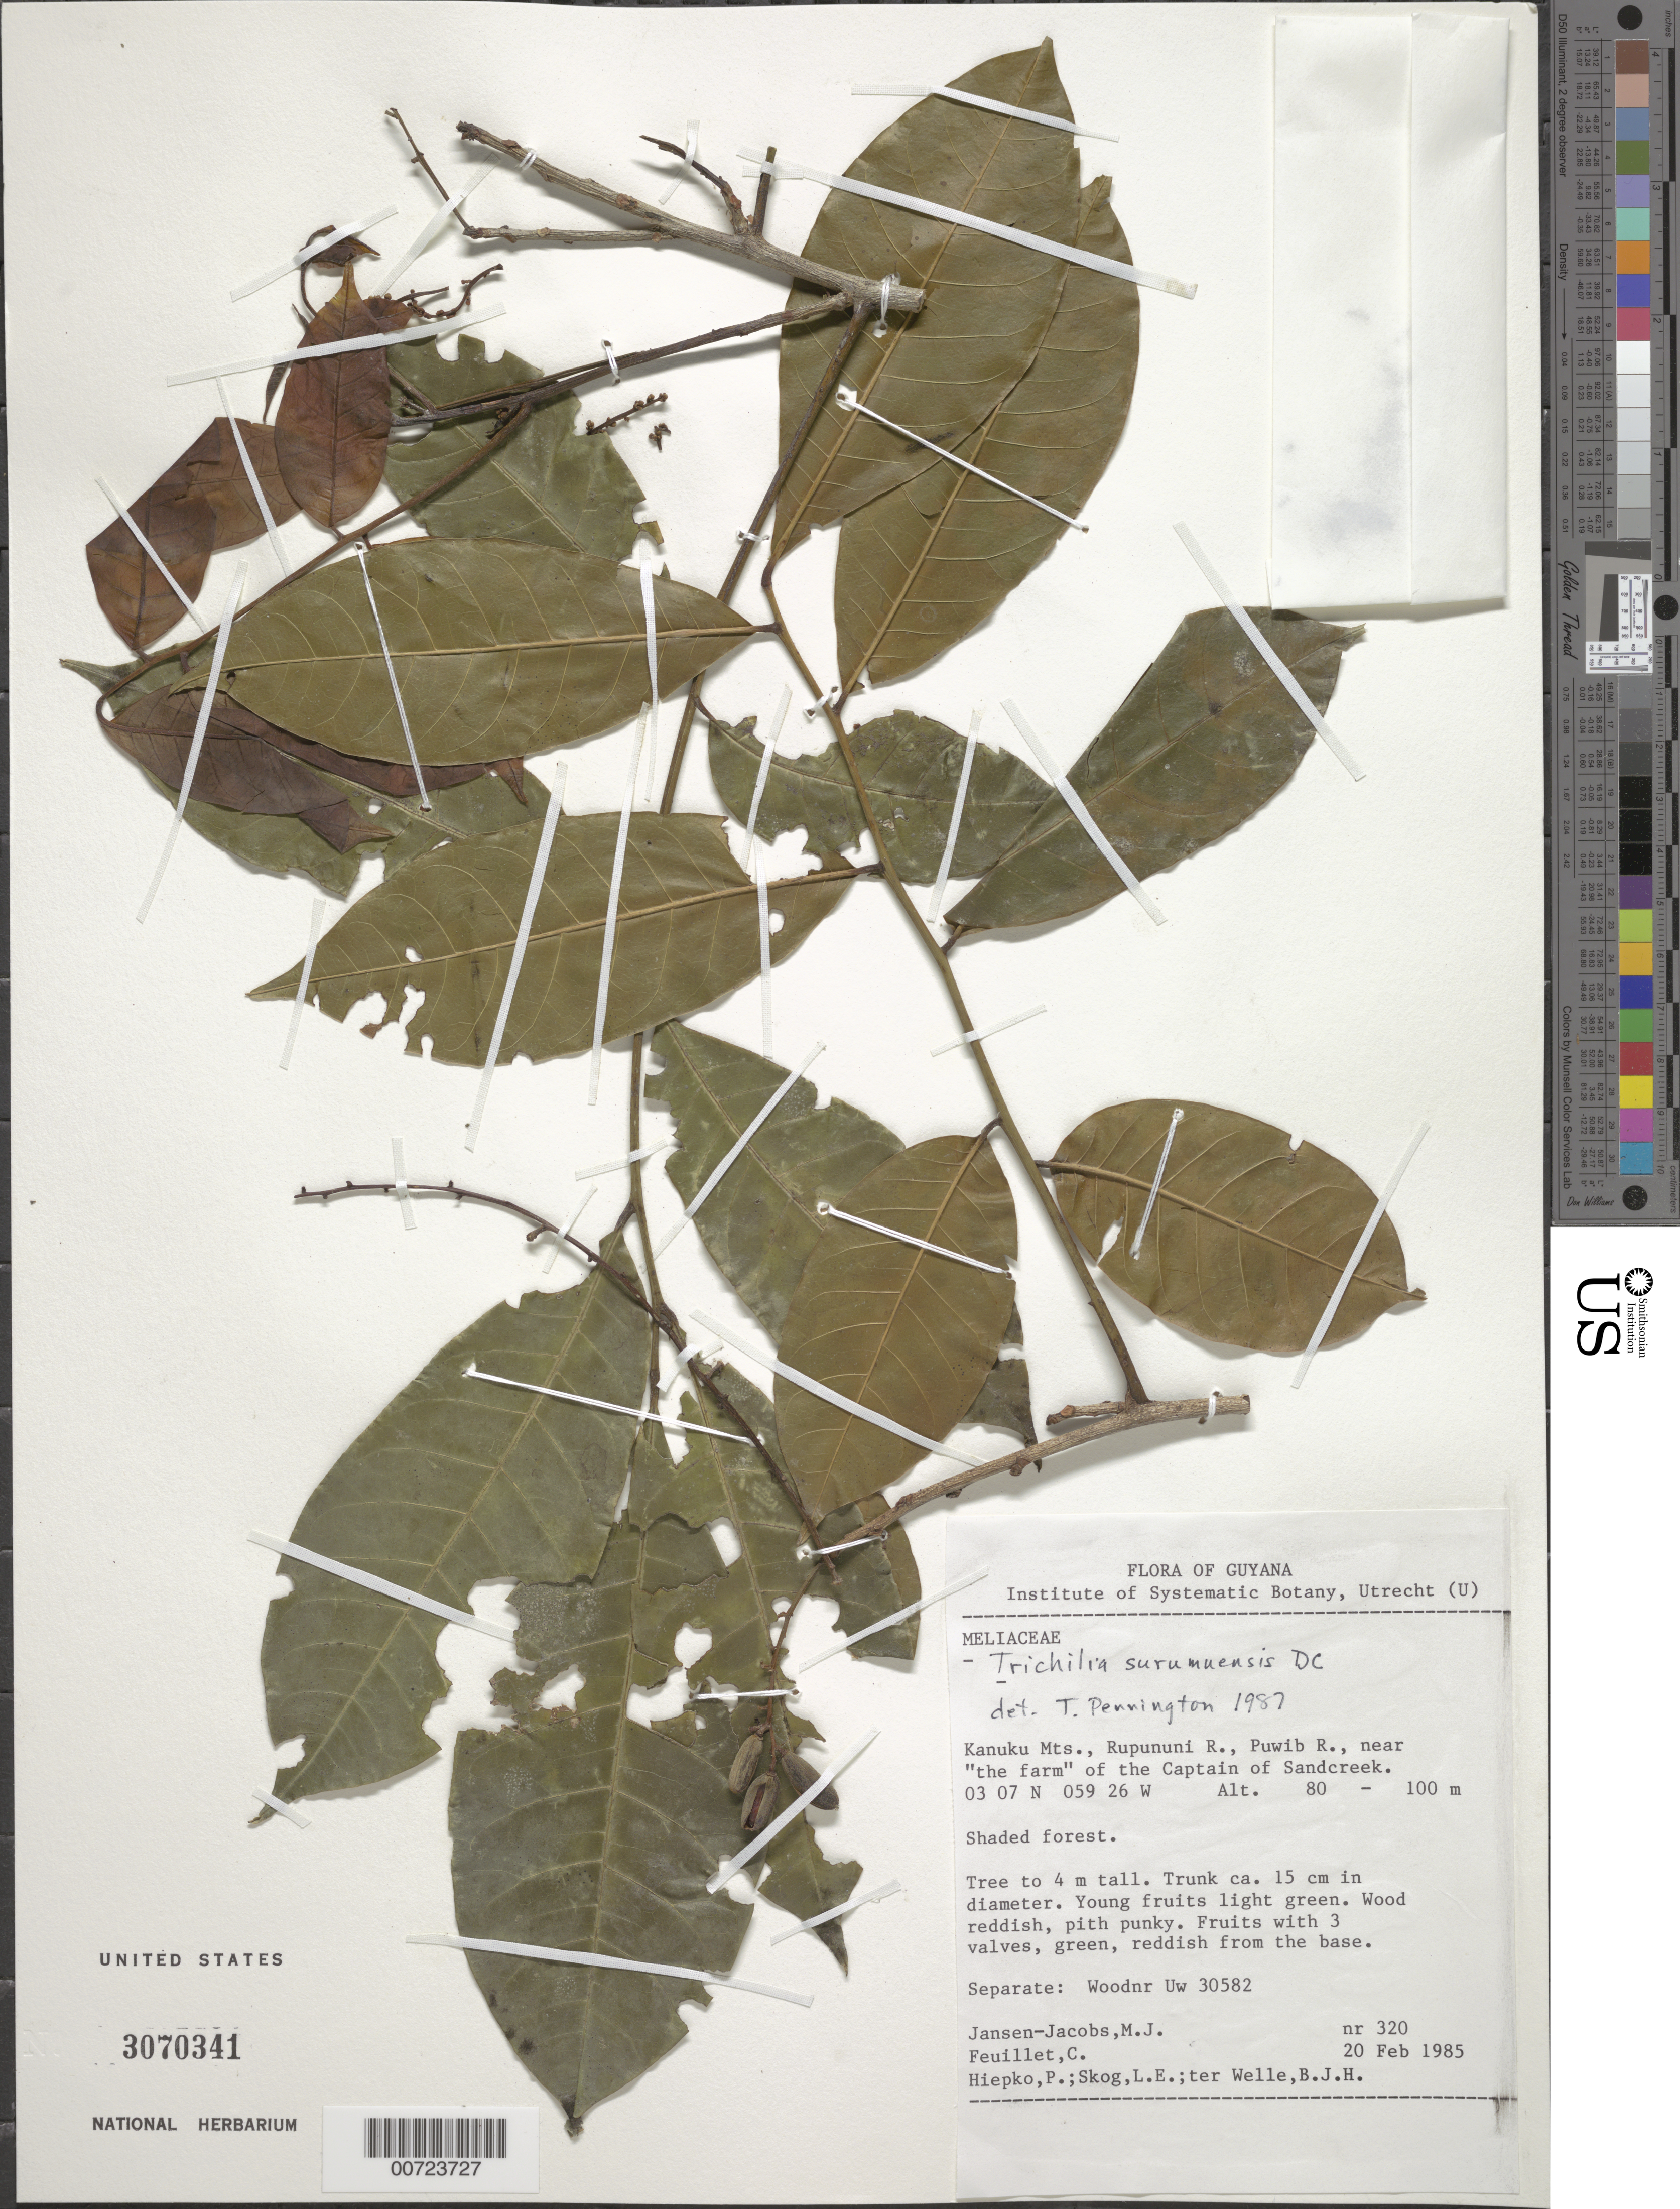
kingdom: Plantae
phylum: Tracheophyta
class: Magnoliopsida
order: Sapindales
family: Meliaceae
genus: Trichilia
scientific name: Trichilia surumuensis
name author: C. DC.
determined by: Pennington, T. D., (K)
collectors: M. J. Jansen-Jacobs, C. Feuillet, P. H. Hiepko, L. E. Skog & B. Welle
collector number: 320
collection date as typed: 20-Feb-85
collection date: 1985-02-20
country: Guyana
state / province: U. Takutu-U. Essequibo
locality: Kanuku Mts., Rupununi R., Puwib R. near "the farm" of the Captain of Sandcreek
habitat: Shaded forest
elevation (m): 80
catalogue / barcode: US 3070341